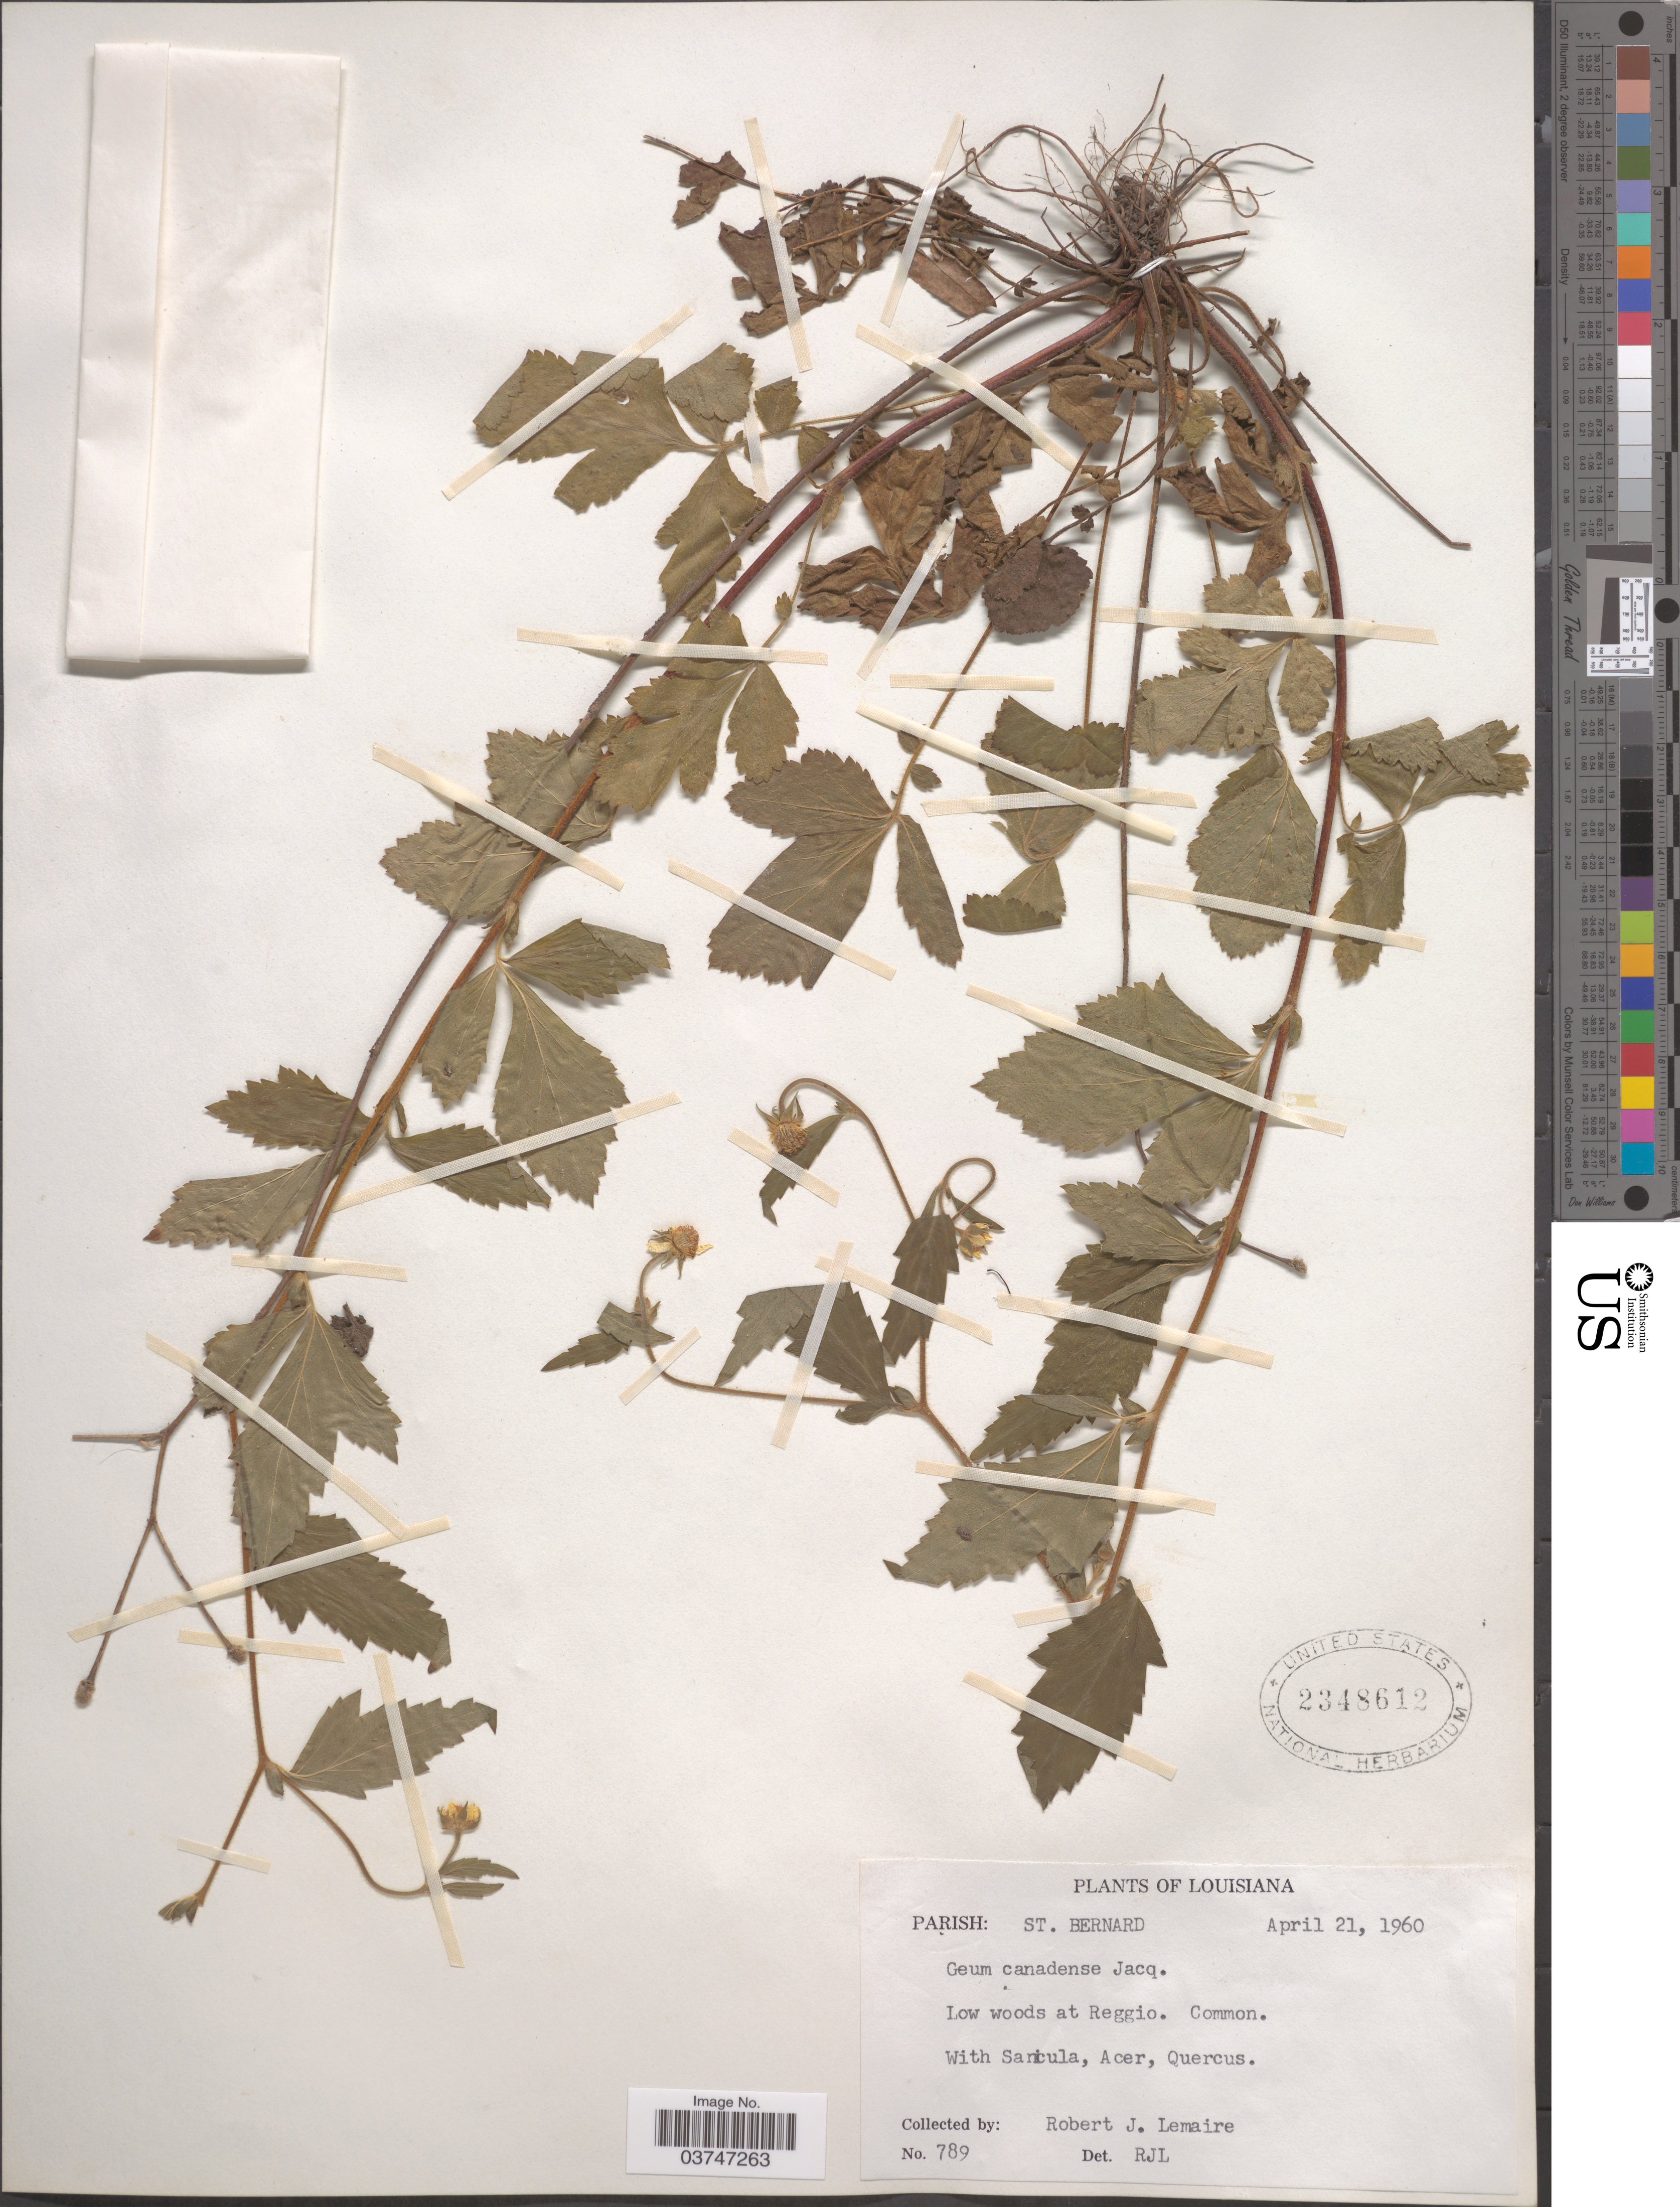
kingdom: Plantae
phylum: Tracheophyta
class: Magnoliopsida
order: Rosales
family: Rosaceae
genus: Geum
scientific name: Geum canadense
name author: Jacq.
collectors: R. J. Lemaire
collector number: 789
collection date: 1960-04-21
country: United States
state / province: Louisiana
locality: Parish: St. Bernard.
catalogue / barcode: US 2348612